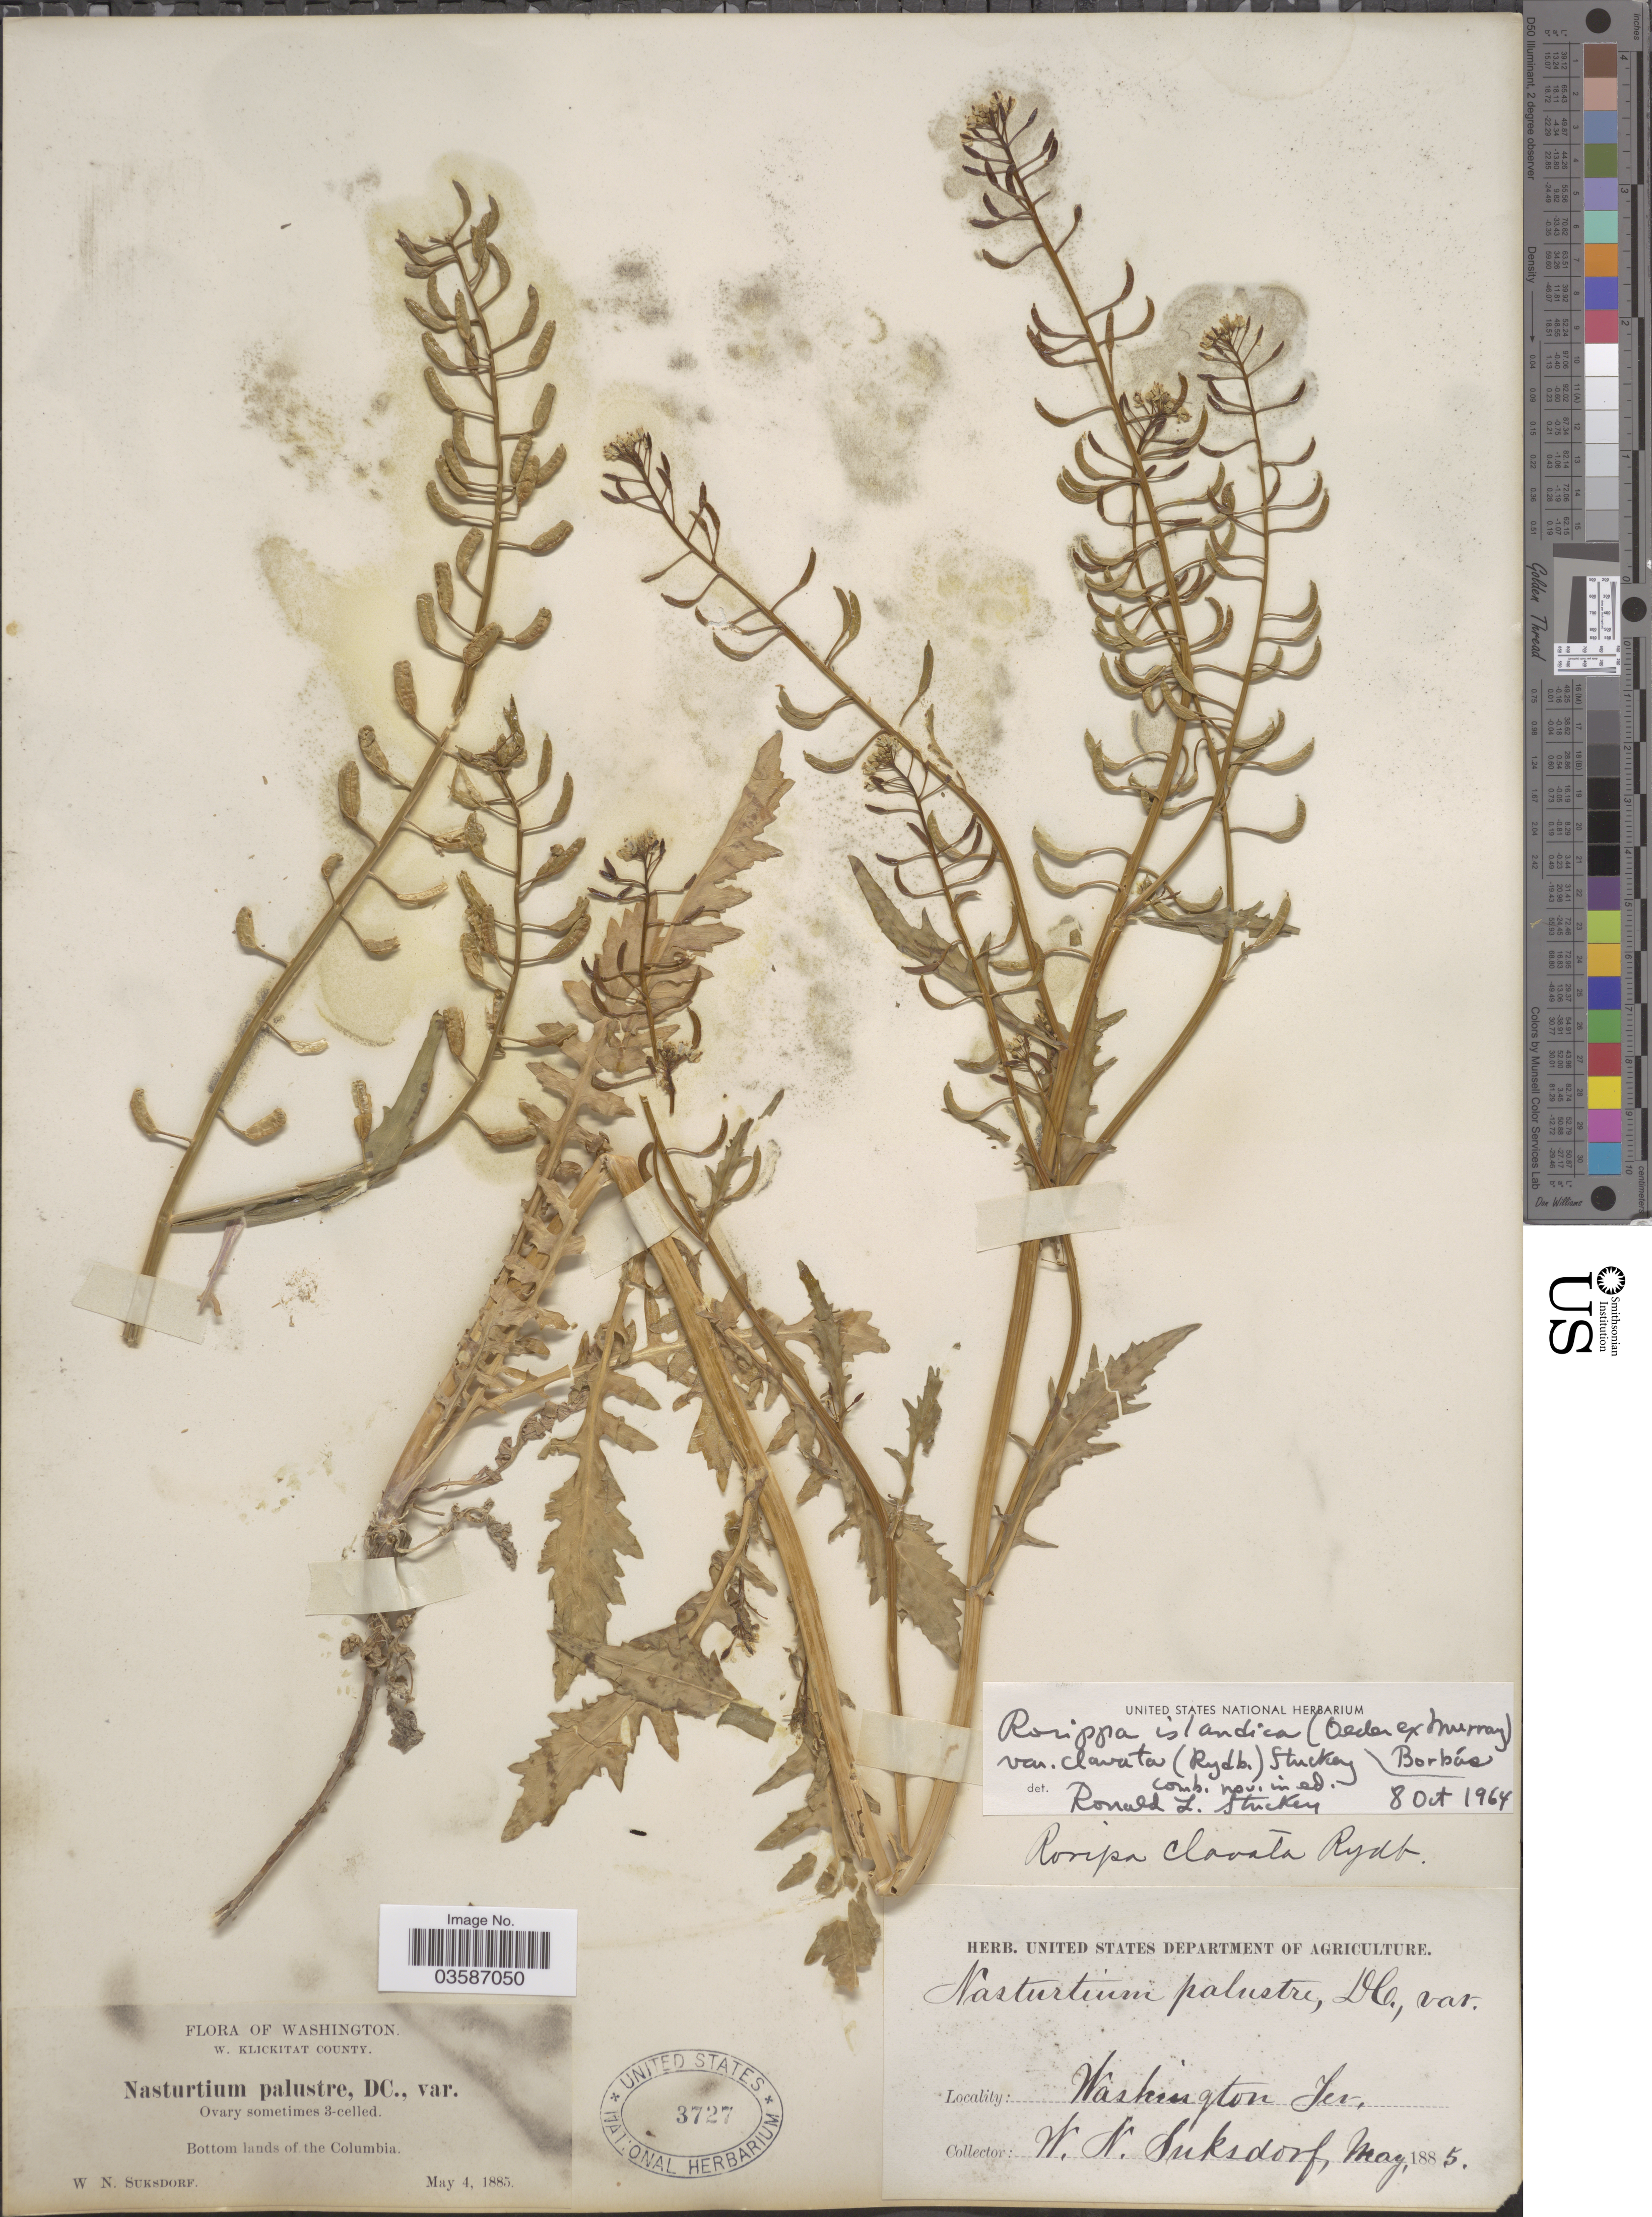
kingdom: Plantae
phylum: Tracheophyta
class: Magnoliopsida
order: Brassicales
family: Brassicaceae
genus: Rorippa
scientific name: Rorippa islandica var. clavata (Rydb.) Stuckey comb. nov., ined. 1965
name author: (Rydb.) Stuckey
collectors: W. N. Suksdorf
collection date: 1885-05-04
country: United States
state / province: Washington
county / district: Klickitat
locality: W. Klickitat County. Bottom lands of the Columbia.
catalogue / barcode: US 3727